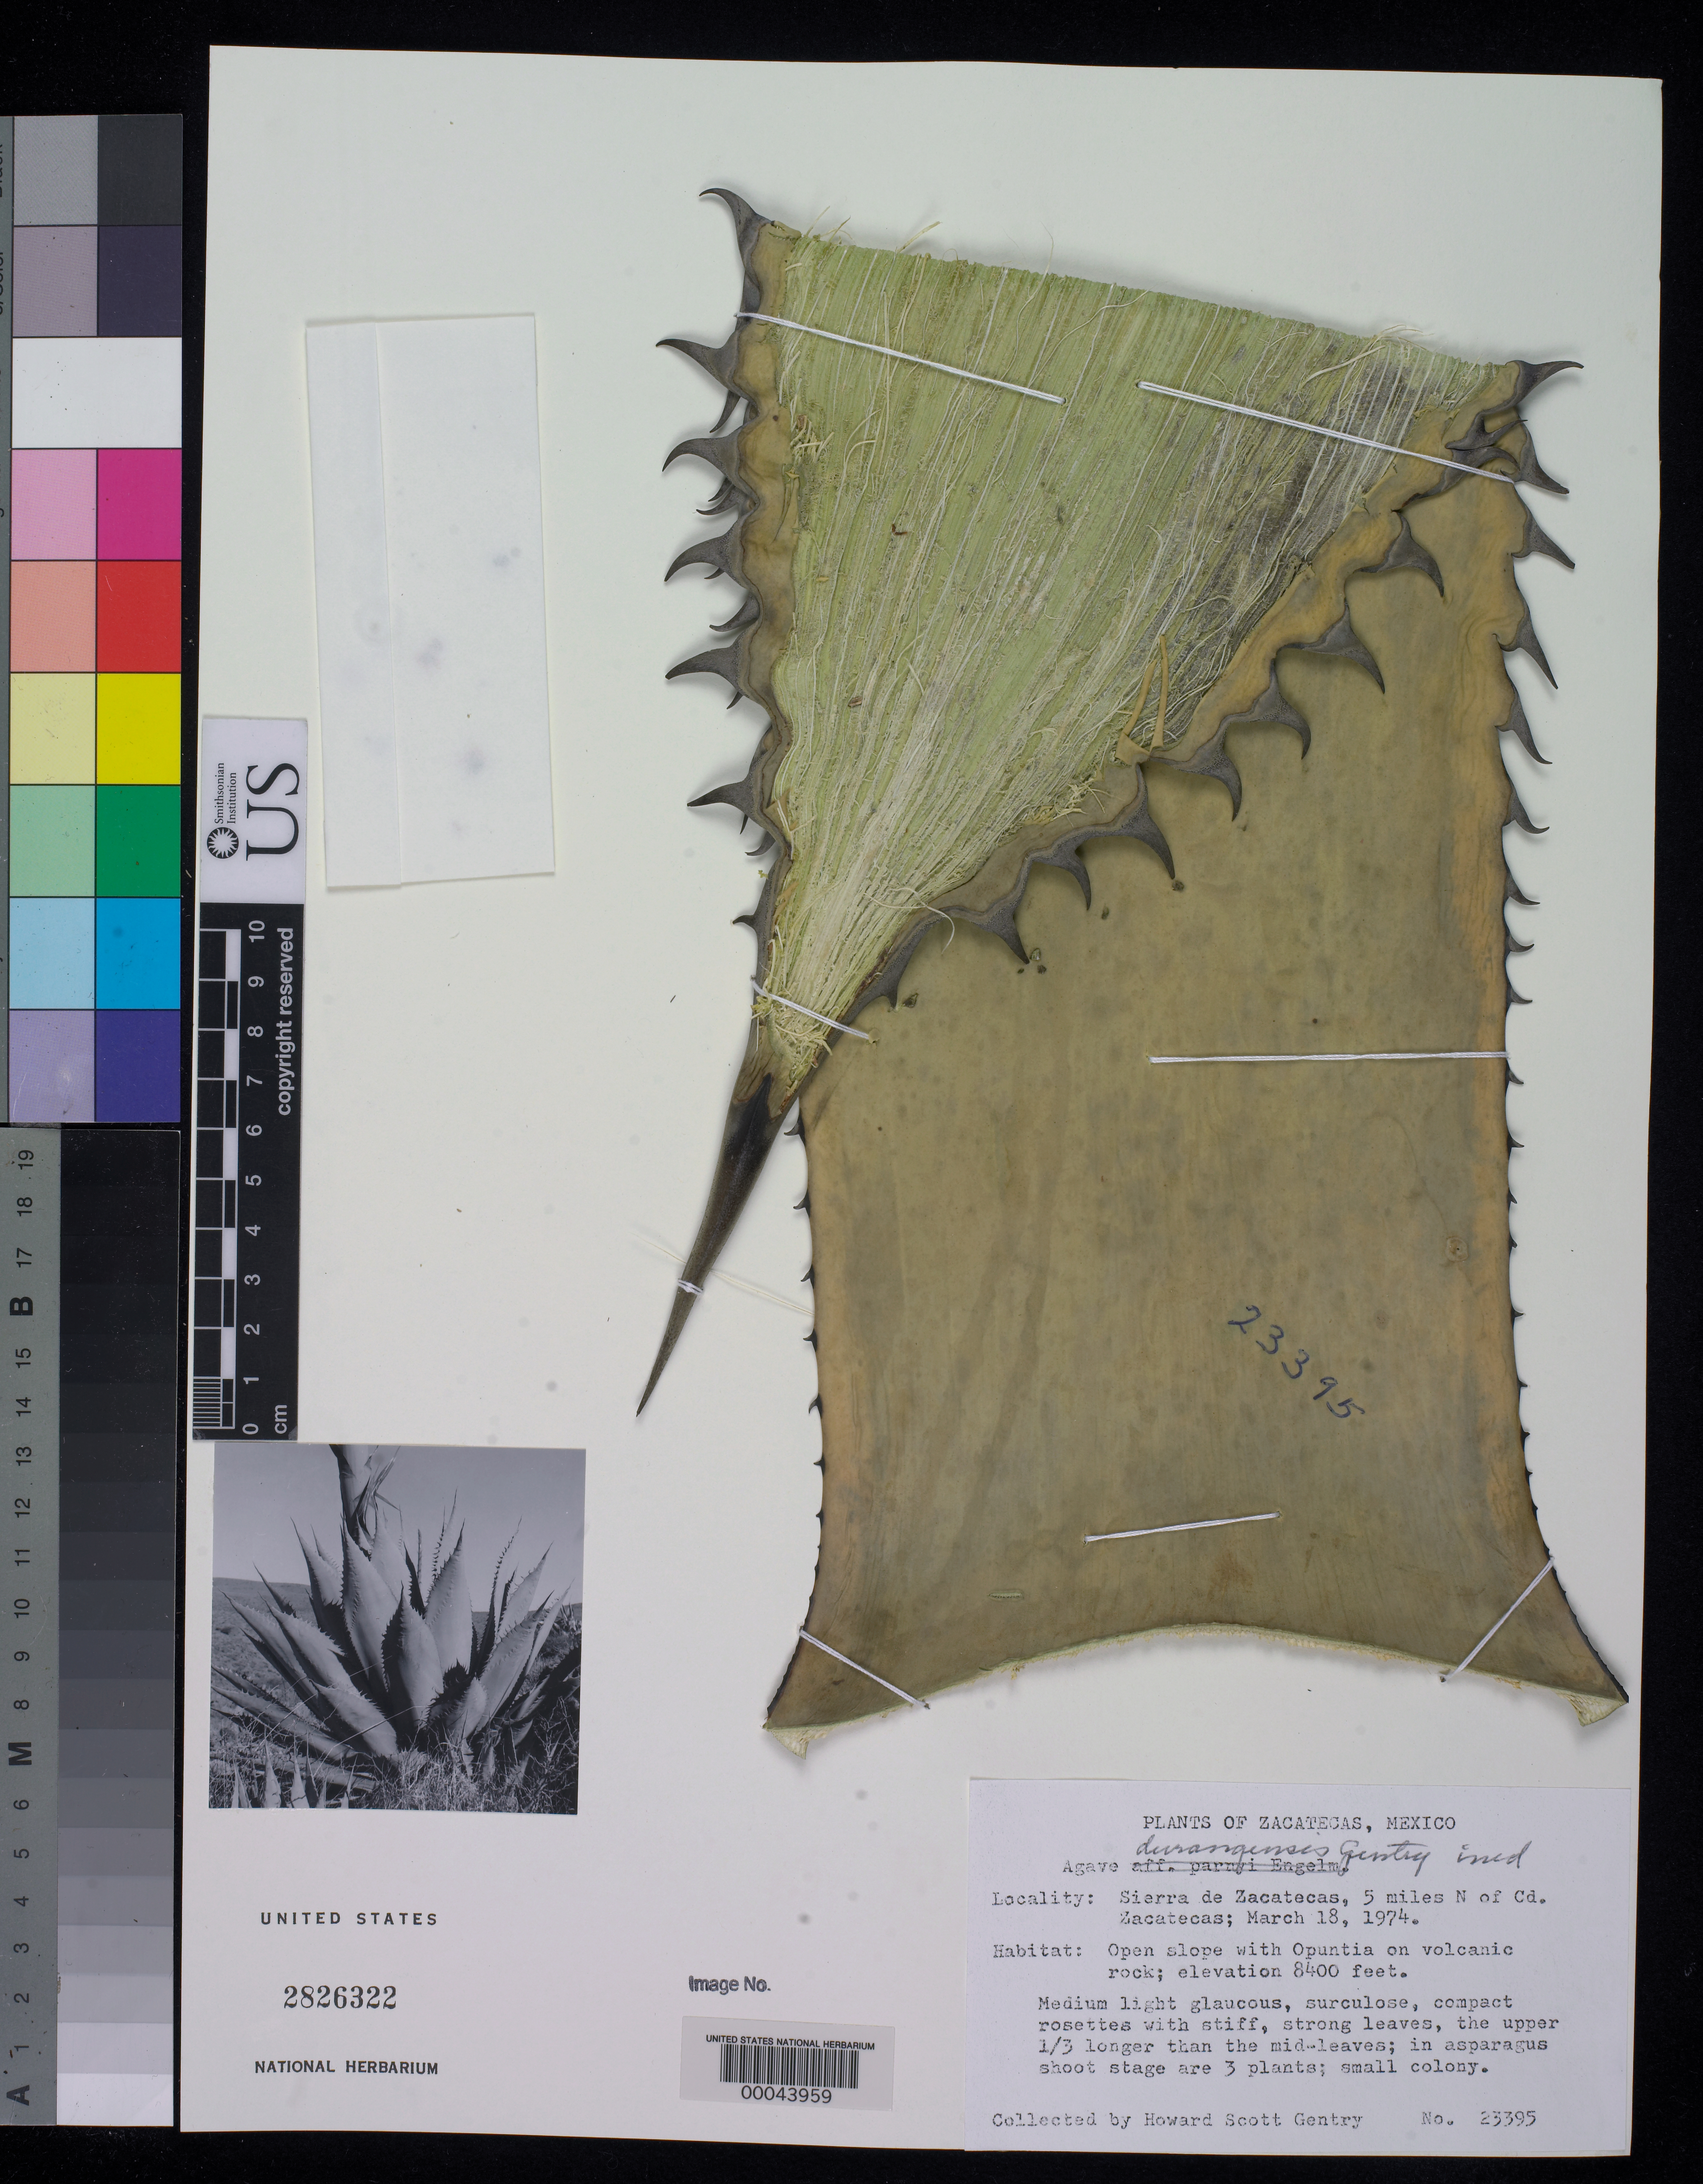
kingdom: Plantae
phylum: Tracheophyta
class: Liliopsida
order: Asparagales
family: Asparagaceae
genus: Agave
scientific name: Agave durangensis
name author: Gentry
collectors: H. S. Gentry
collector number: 23395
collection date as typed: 18 Mar 1974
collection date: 1974-03-18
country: Mexico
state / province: Zacatecas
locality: Sierra de zacatecas, 5 mi N of cd zacatecas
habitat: Open slope w/opuntia on volcanic rock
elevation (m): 2560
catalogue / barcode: US 2826322